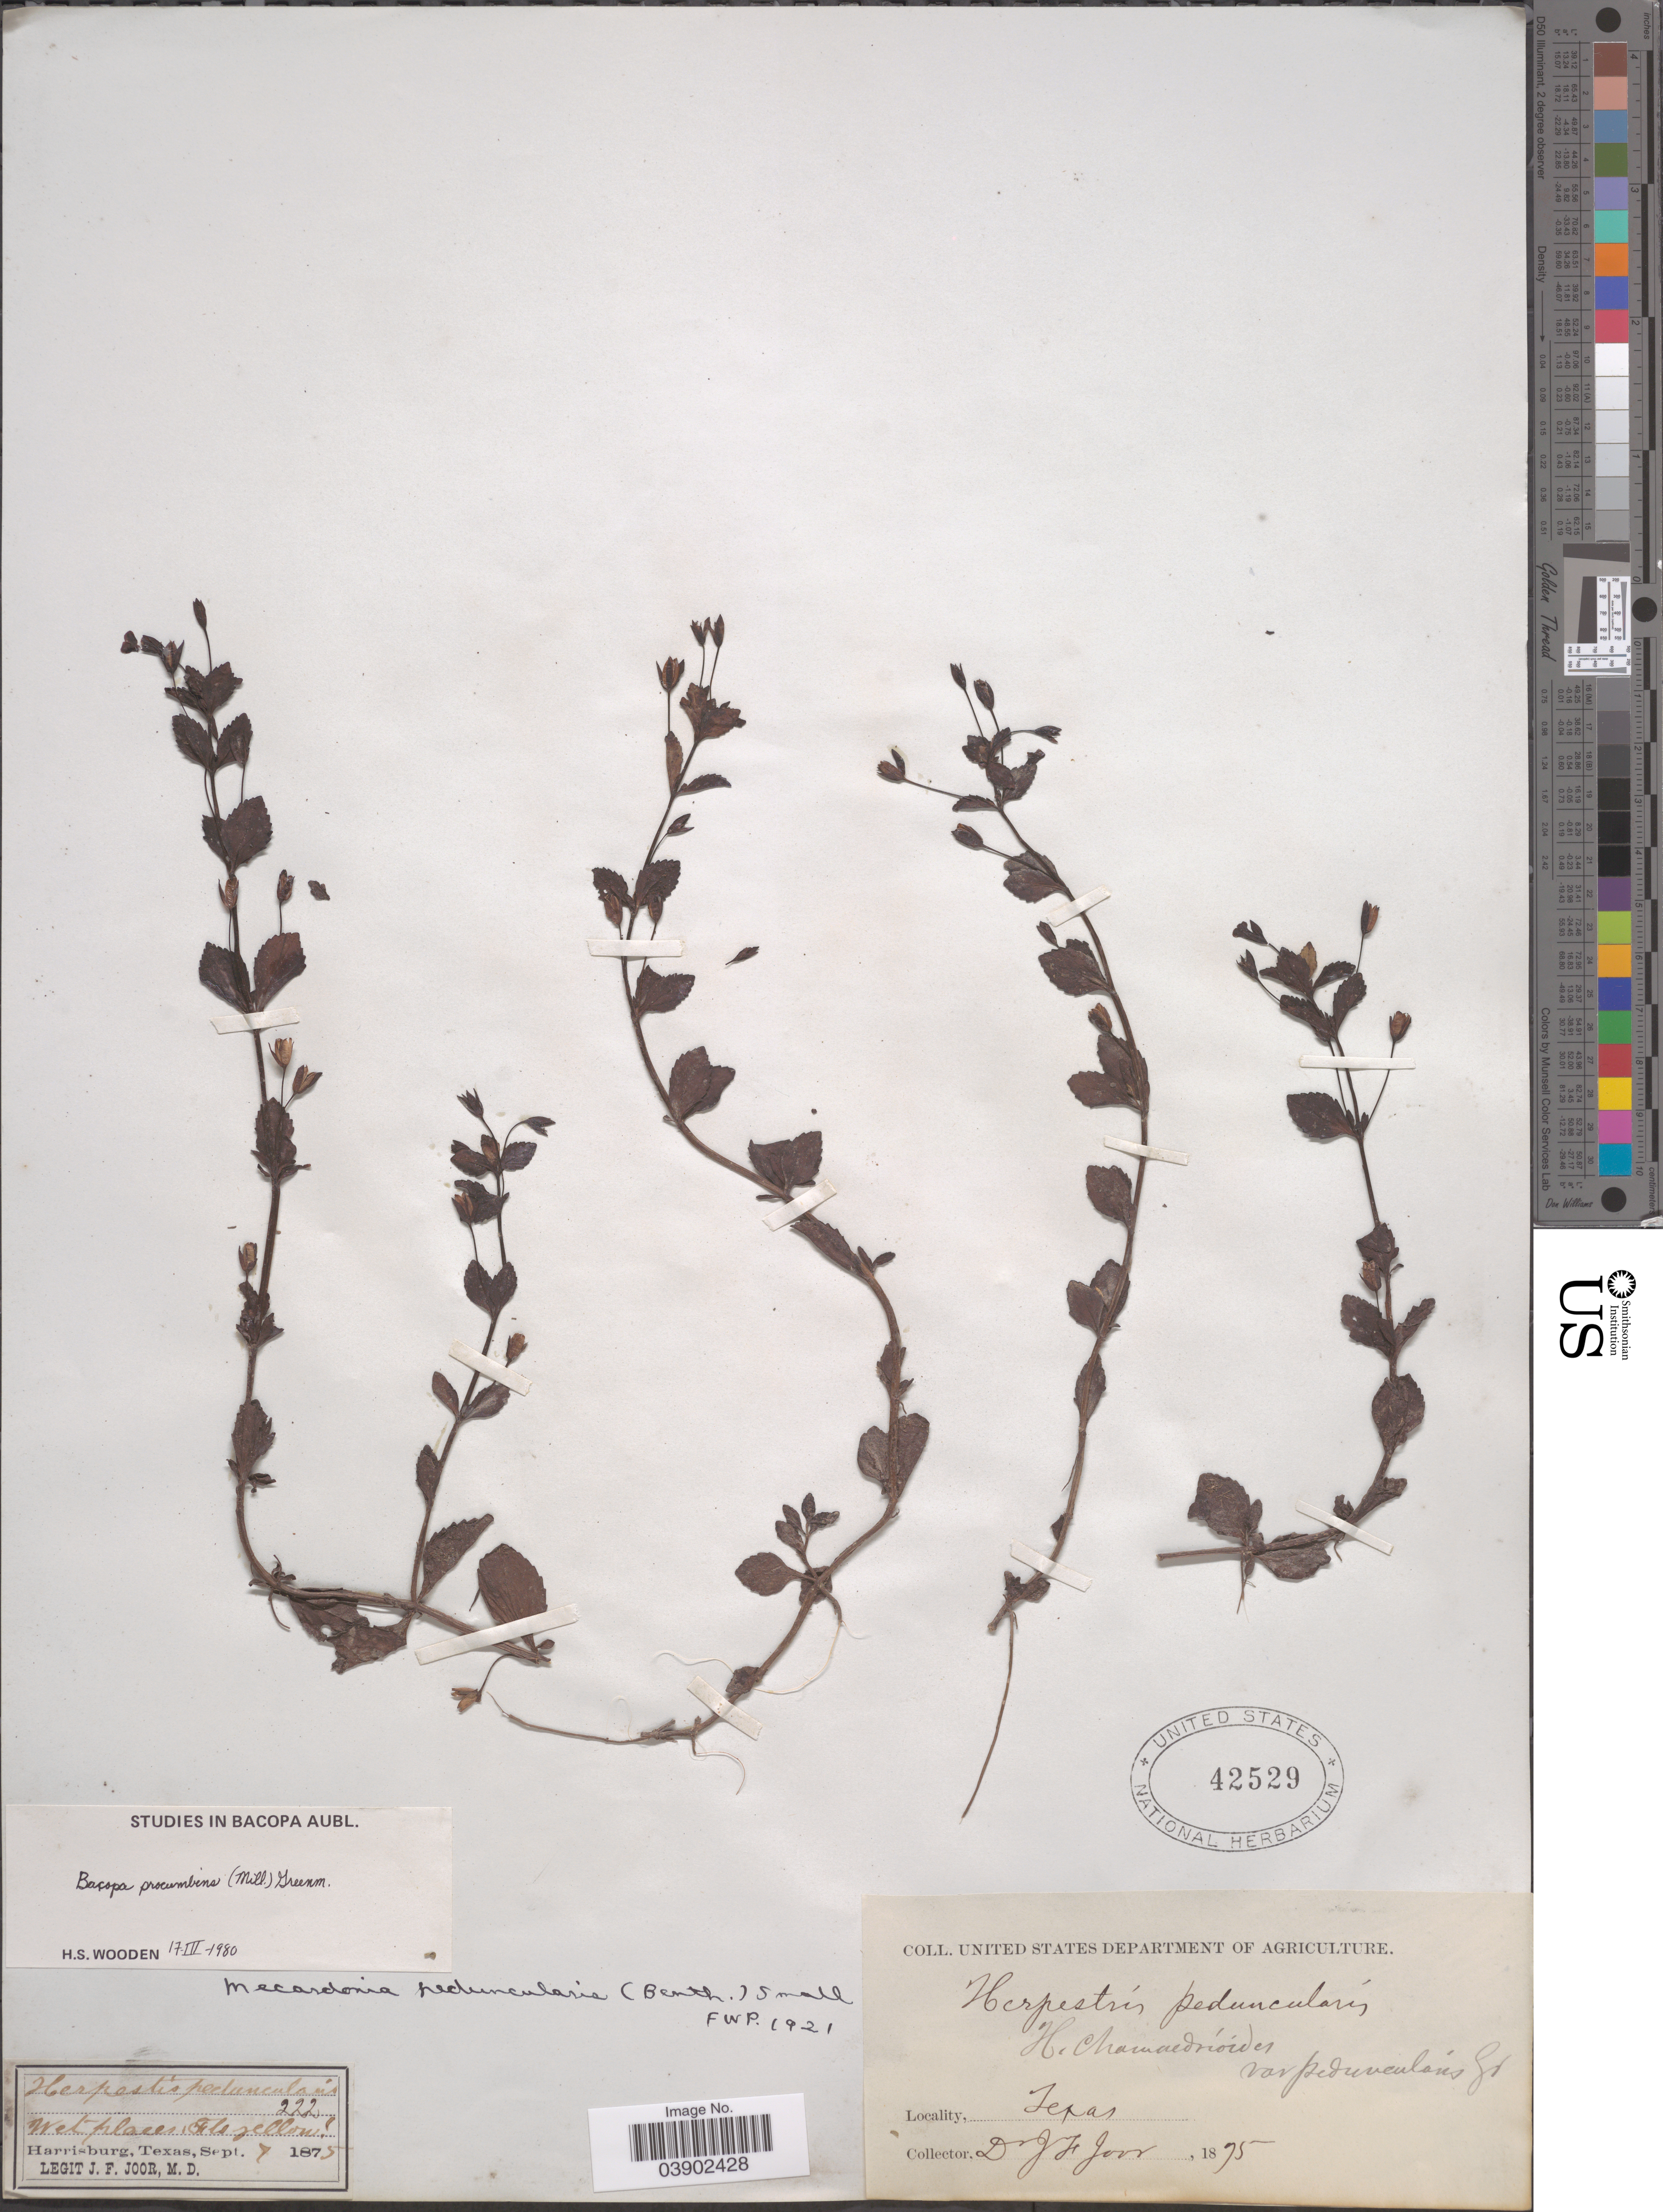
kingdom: Plantae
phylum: Tracheophyta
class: Magnoliopsida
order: Lamiales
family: Plantaginaceae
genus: Mecardonia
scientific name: Mecardonia procumbens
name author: (Mill.) Small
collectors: J. F. Joor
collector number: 222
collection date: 1875-09-07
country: United States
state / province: Texas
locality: Harrisburg.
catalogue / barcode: US 42529